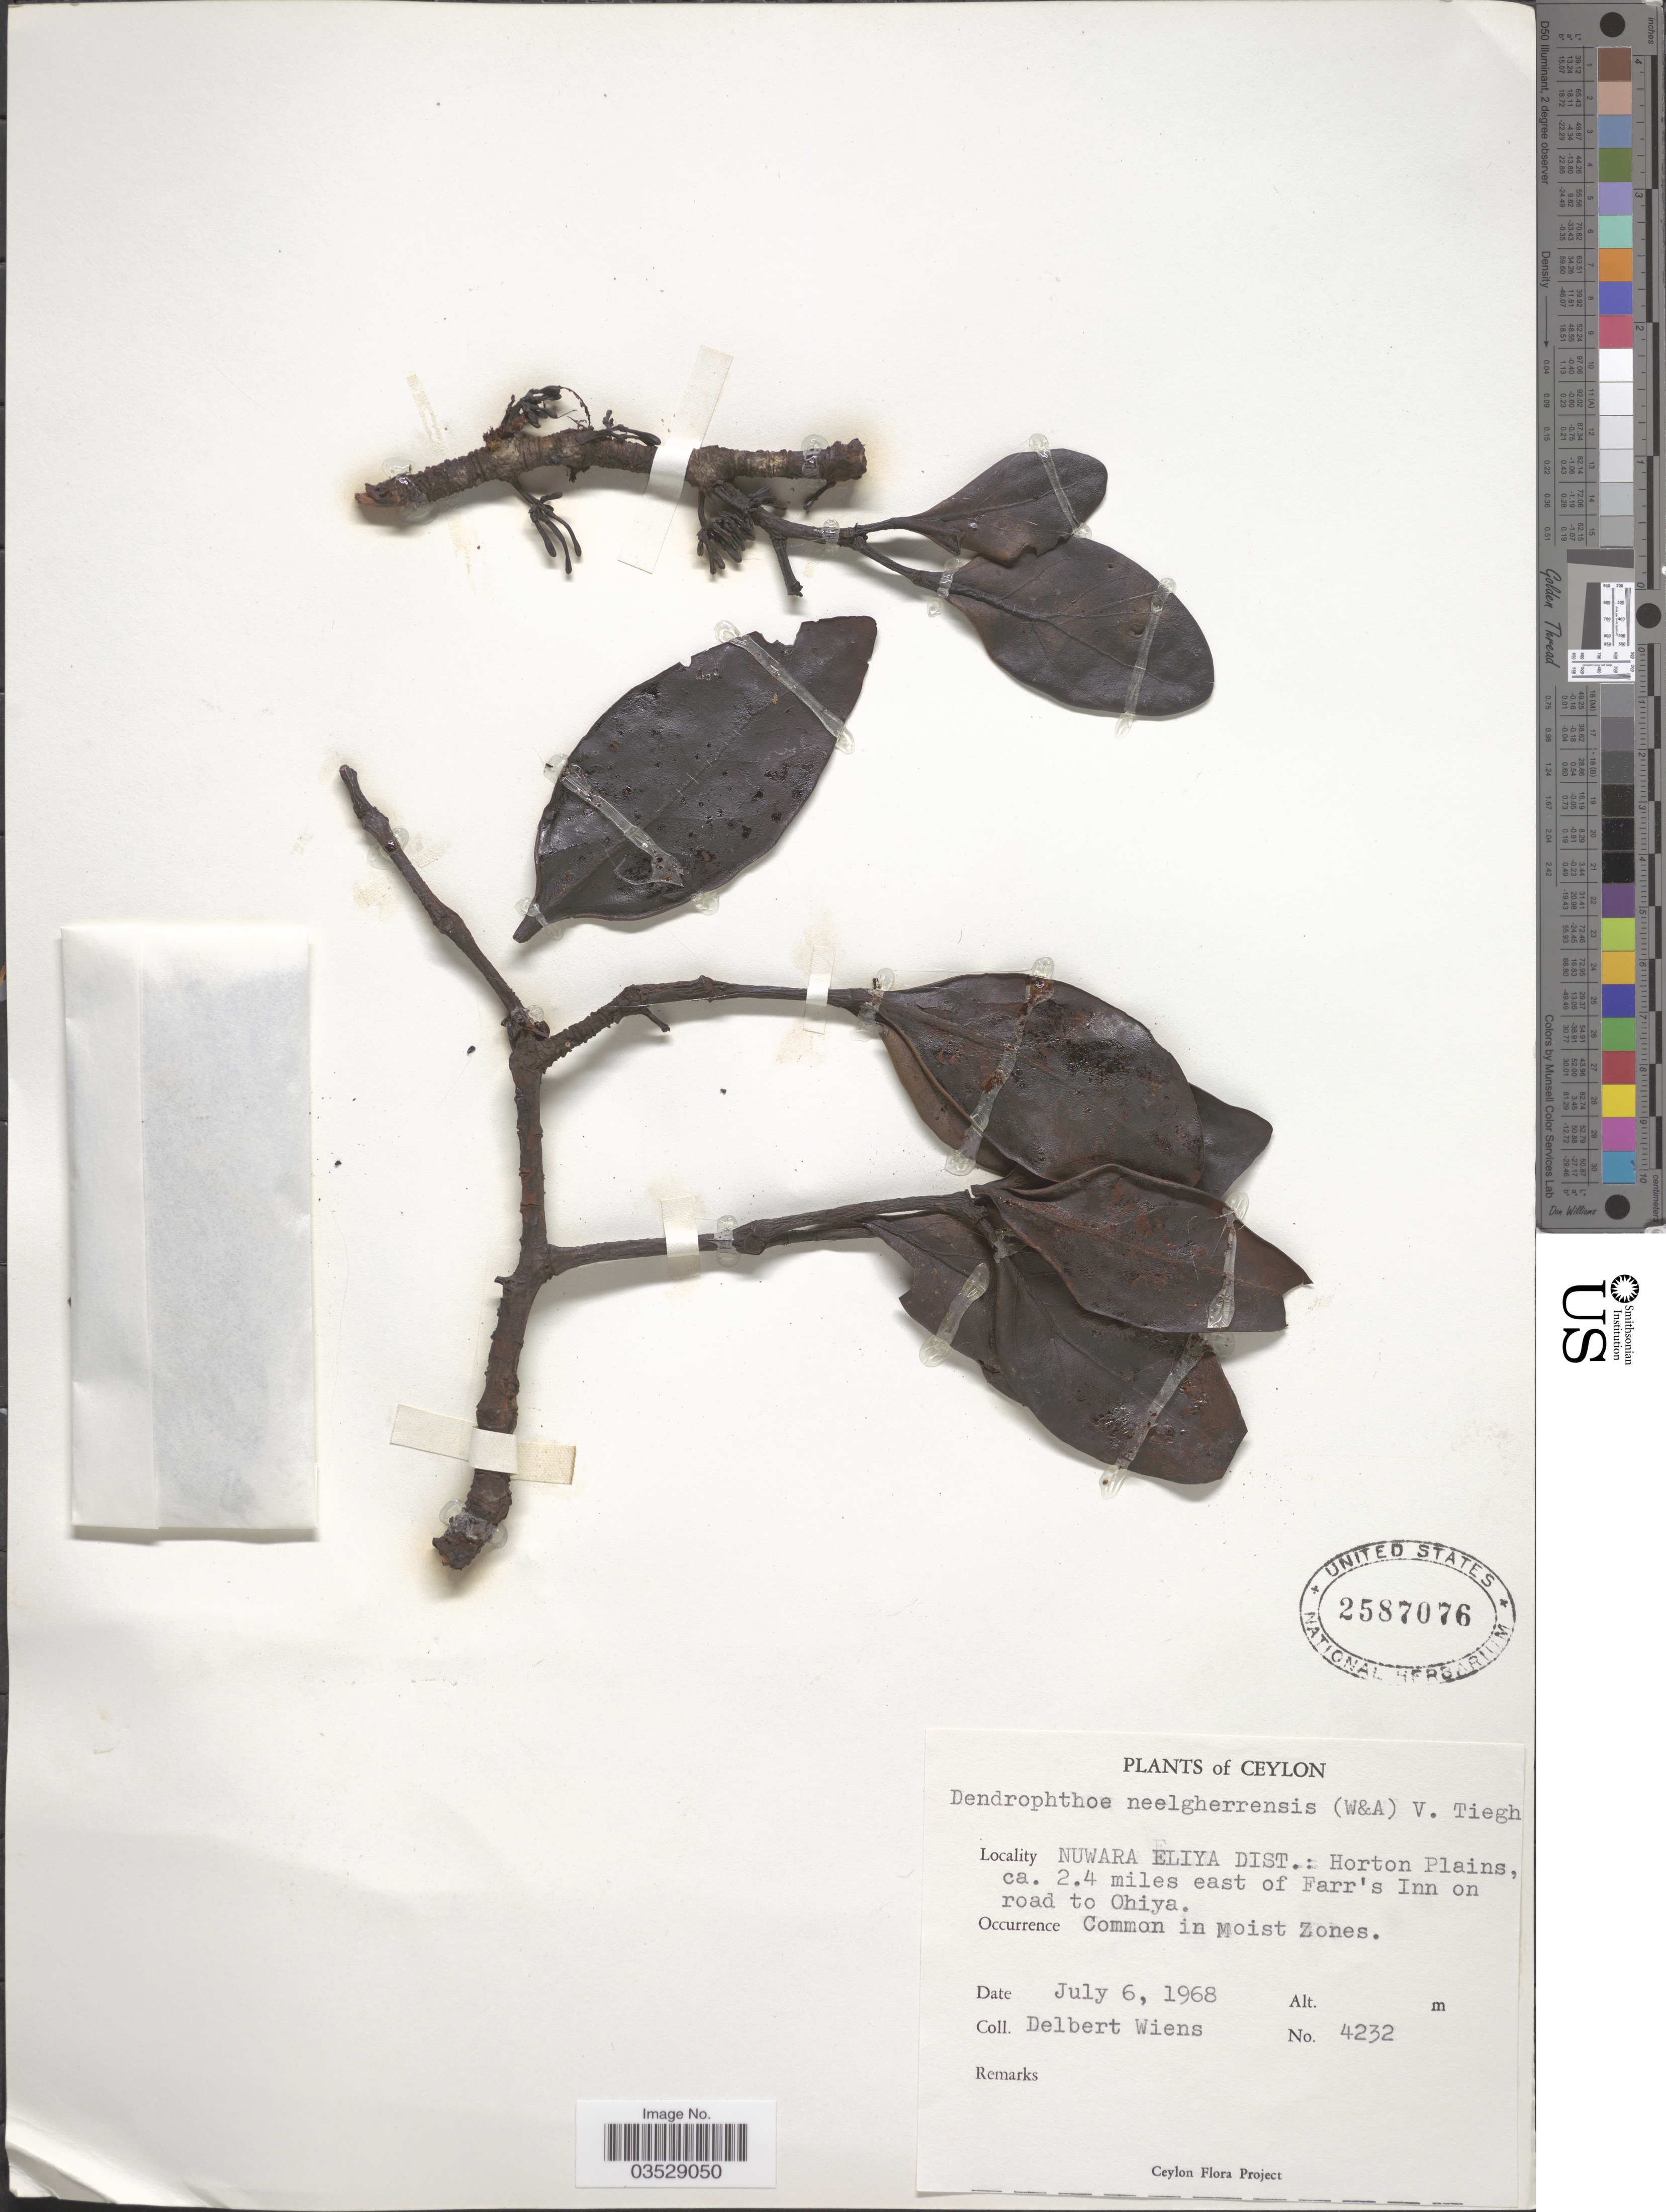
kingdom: Plantae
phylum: Tracheophyta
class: Magnoliopsida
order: Santalales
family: Loranthaceae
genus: Dendrophthoe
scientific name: Dendrophthoe trigona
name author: (Wight & Arn.) Danser ex Santapau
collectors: D. Wiens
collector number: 4232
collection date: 1968-07-06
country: Sri Lanka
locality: Ceylon. Nuwara Eliya Dist.: Horton Plains, ca. 2.4 miles east of Farr's Inn on road to Ohiya.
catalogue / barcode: US 2587076